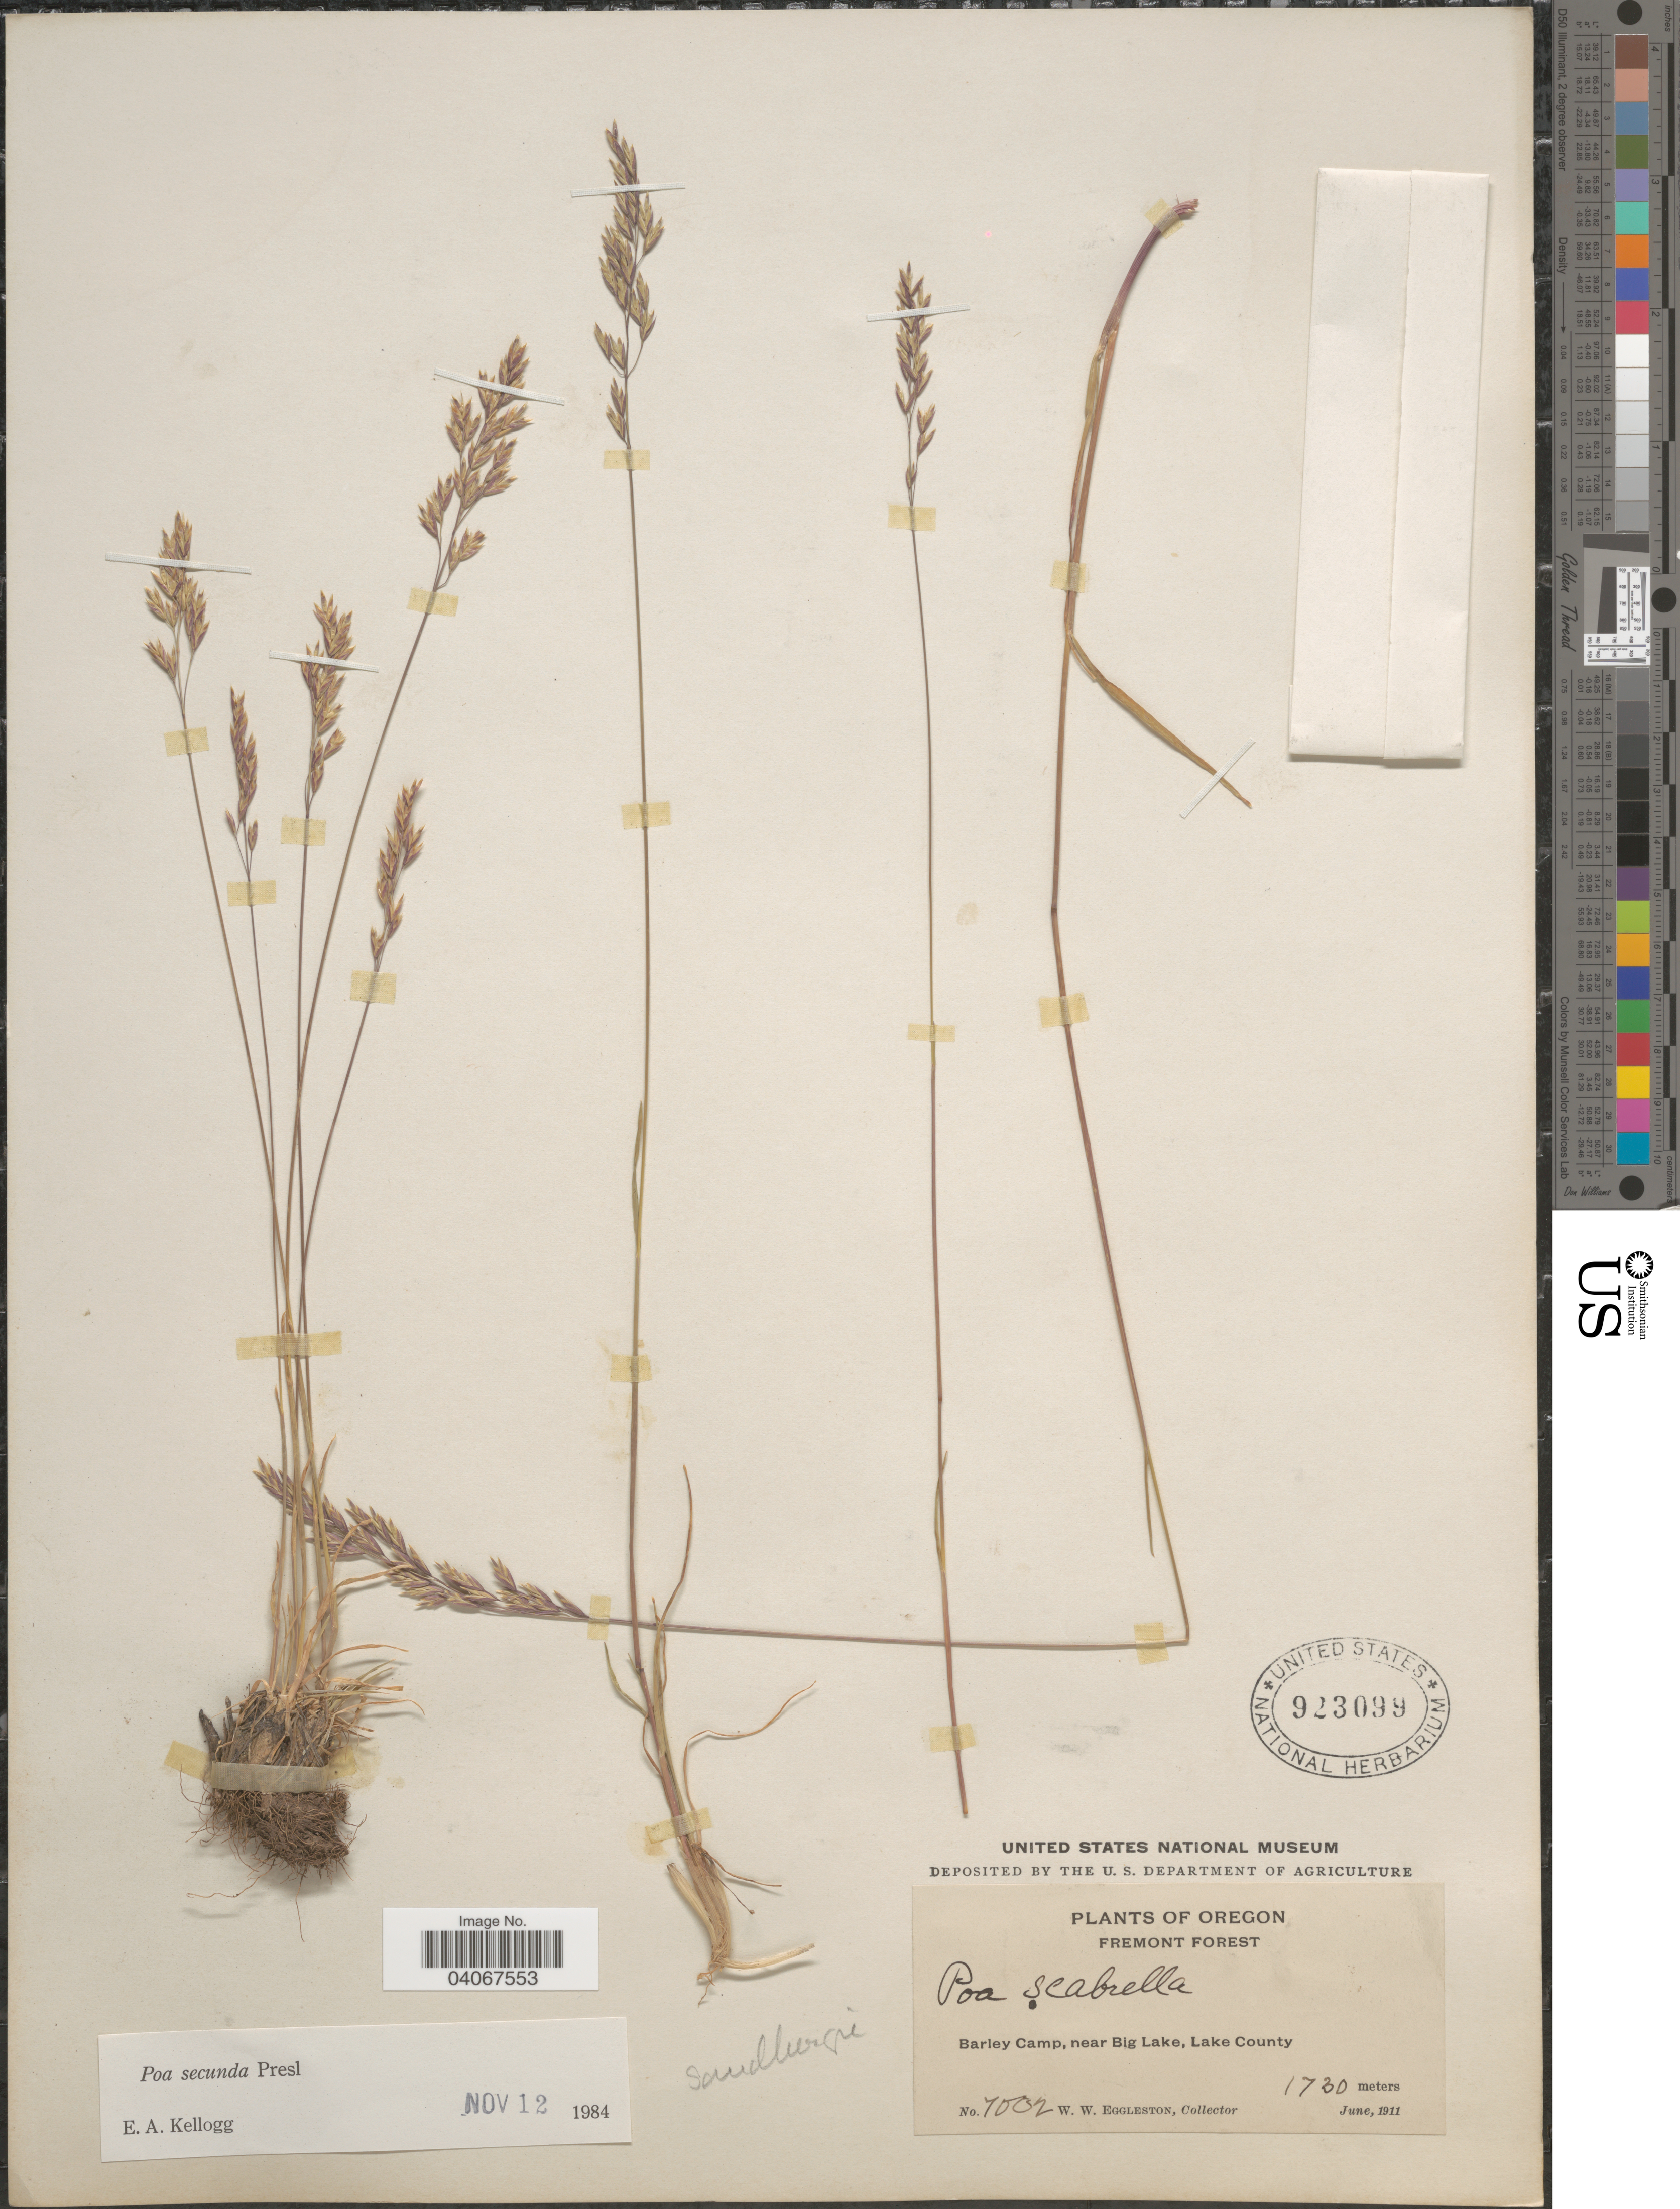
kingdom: Plantae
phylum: Tracheophyta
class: Liliopsida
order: Poales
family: Poaceae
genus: Poa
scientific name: Poa secunda subsp. secunda var. secunda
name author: J. Presl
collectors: W. W. Eggleston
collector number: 7002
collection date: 1911-06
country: United States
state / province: Oregon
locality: Fremont Forest. Barley Camp, near Big Lake, Lake County.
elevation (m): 1730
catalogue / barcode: US 923099